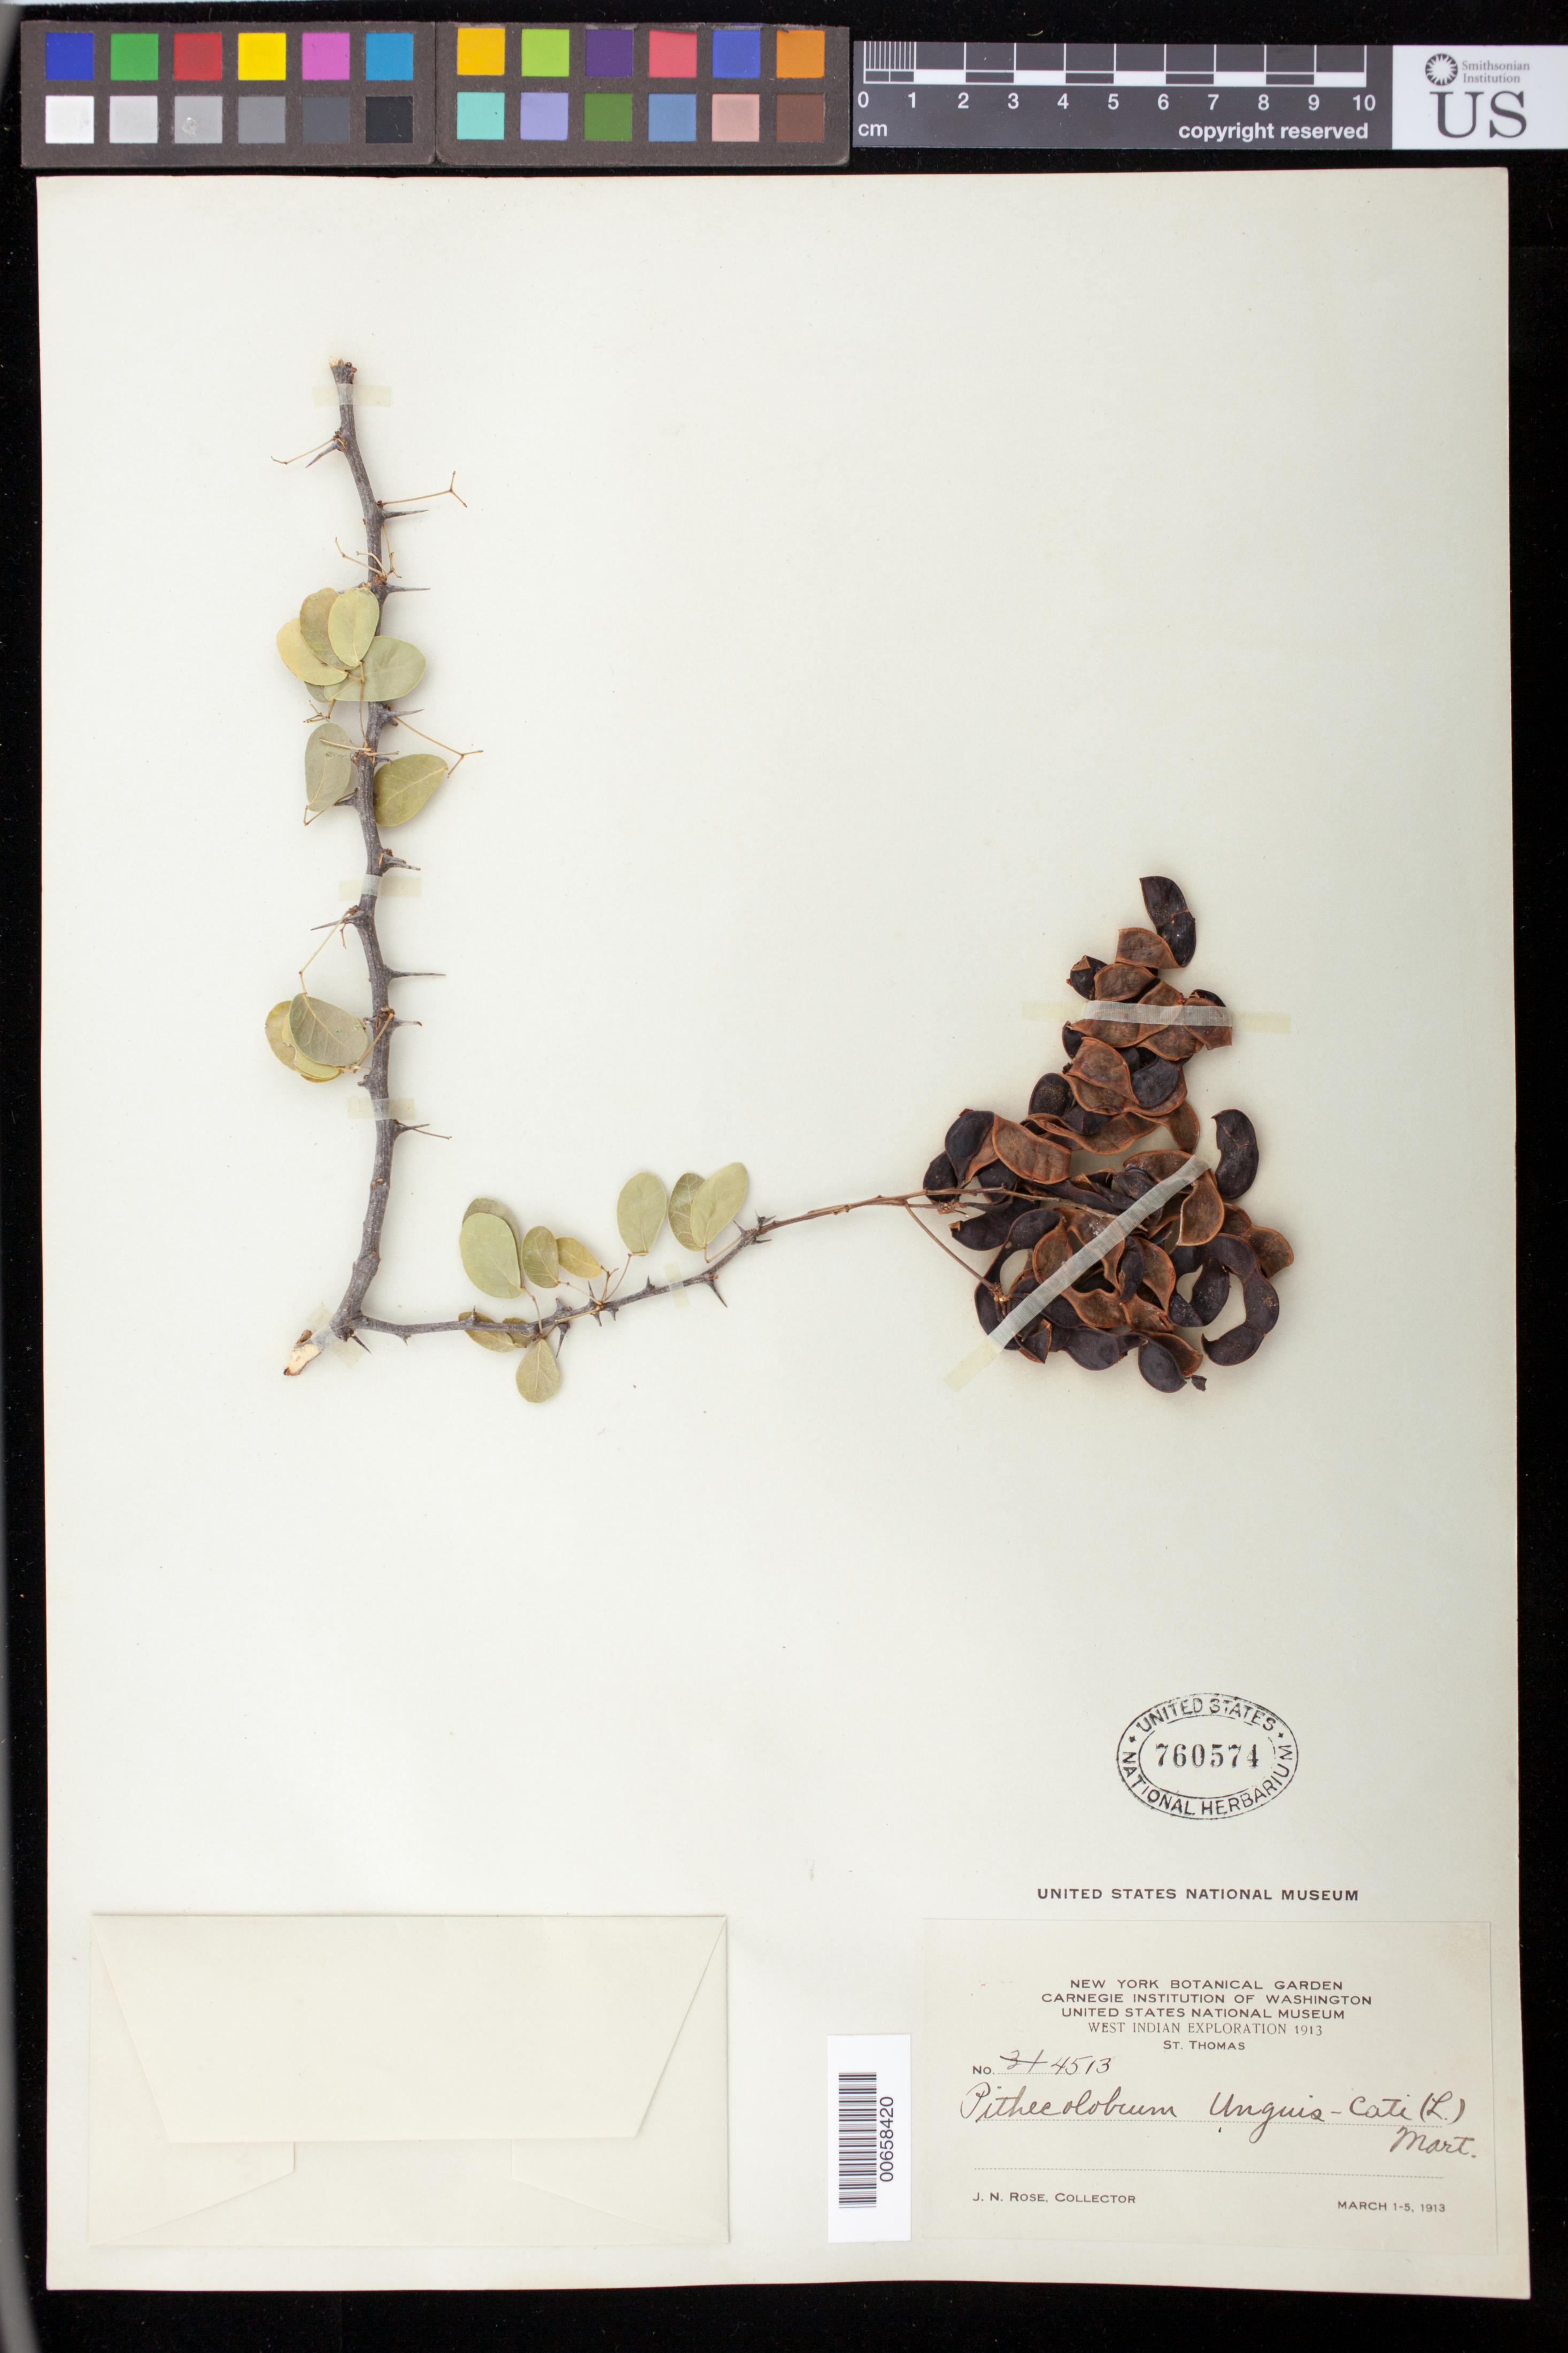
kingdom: Plantae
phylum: Tracheophyta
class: Magnoliopsida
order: Fabales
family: Fabaceae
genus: Pithecellobium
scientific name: Pithecellobium unguis-cati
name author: (L.) Benth.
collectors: J. N. Rose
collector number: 4513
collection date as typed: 01 Mar 1913 to 05 Mar 1913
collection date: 1913-03-01/1913-03-05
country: U.S. Virgin Islands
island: St. Thomas Island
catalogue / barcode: US 760574